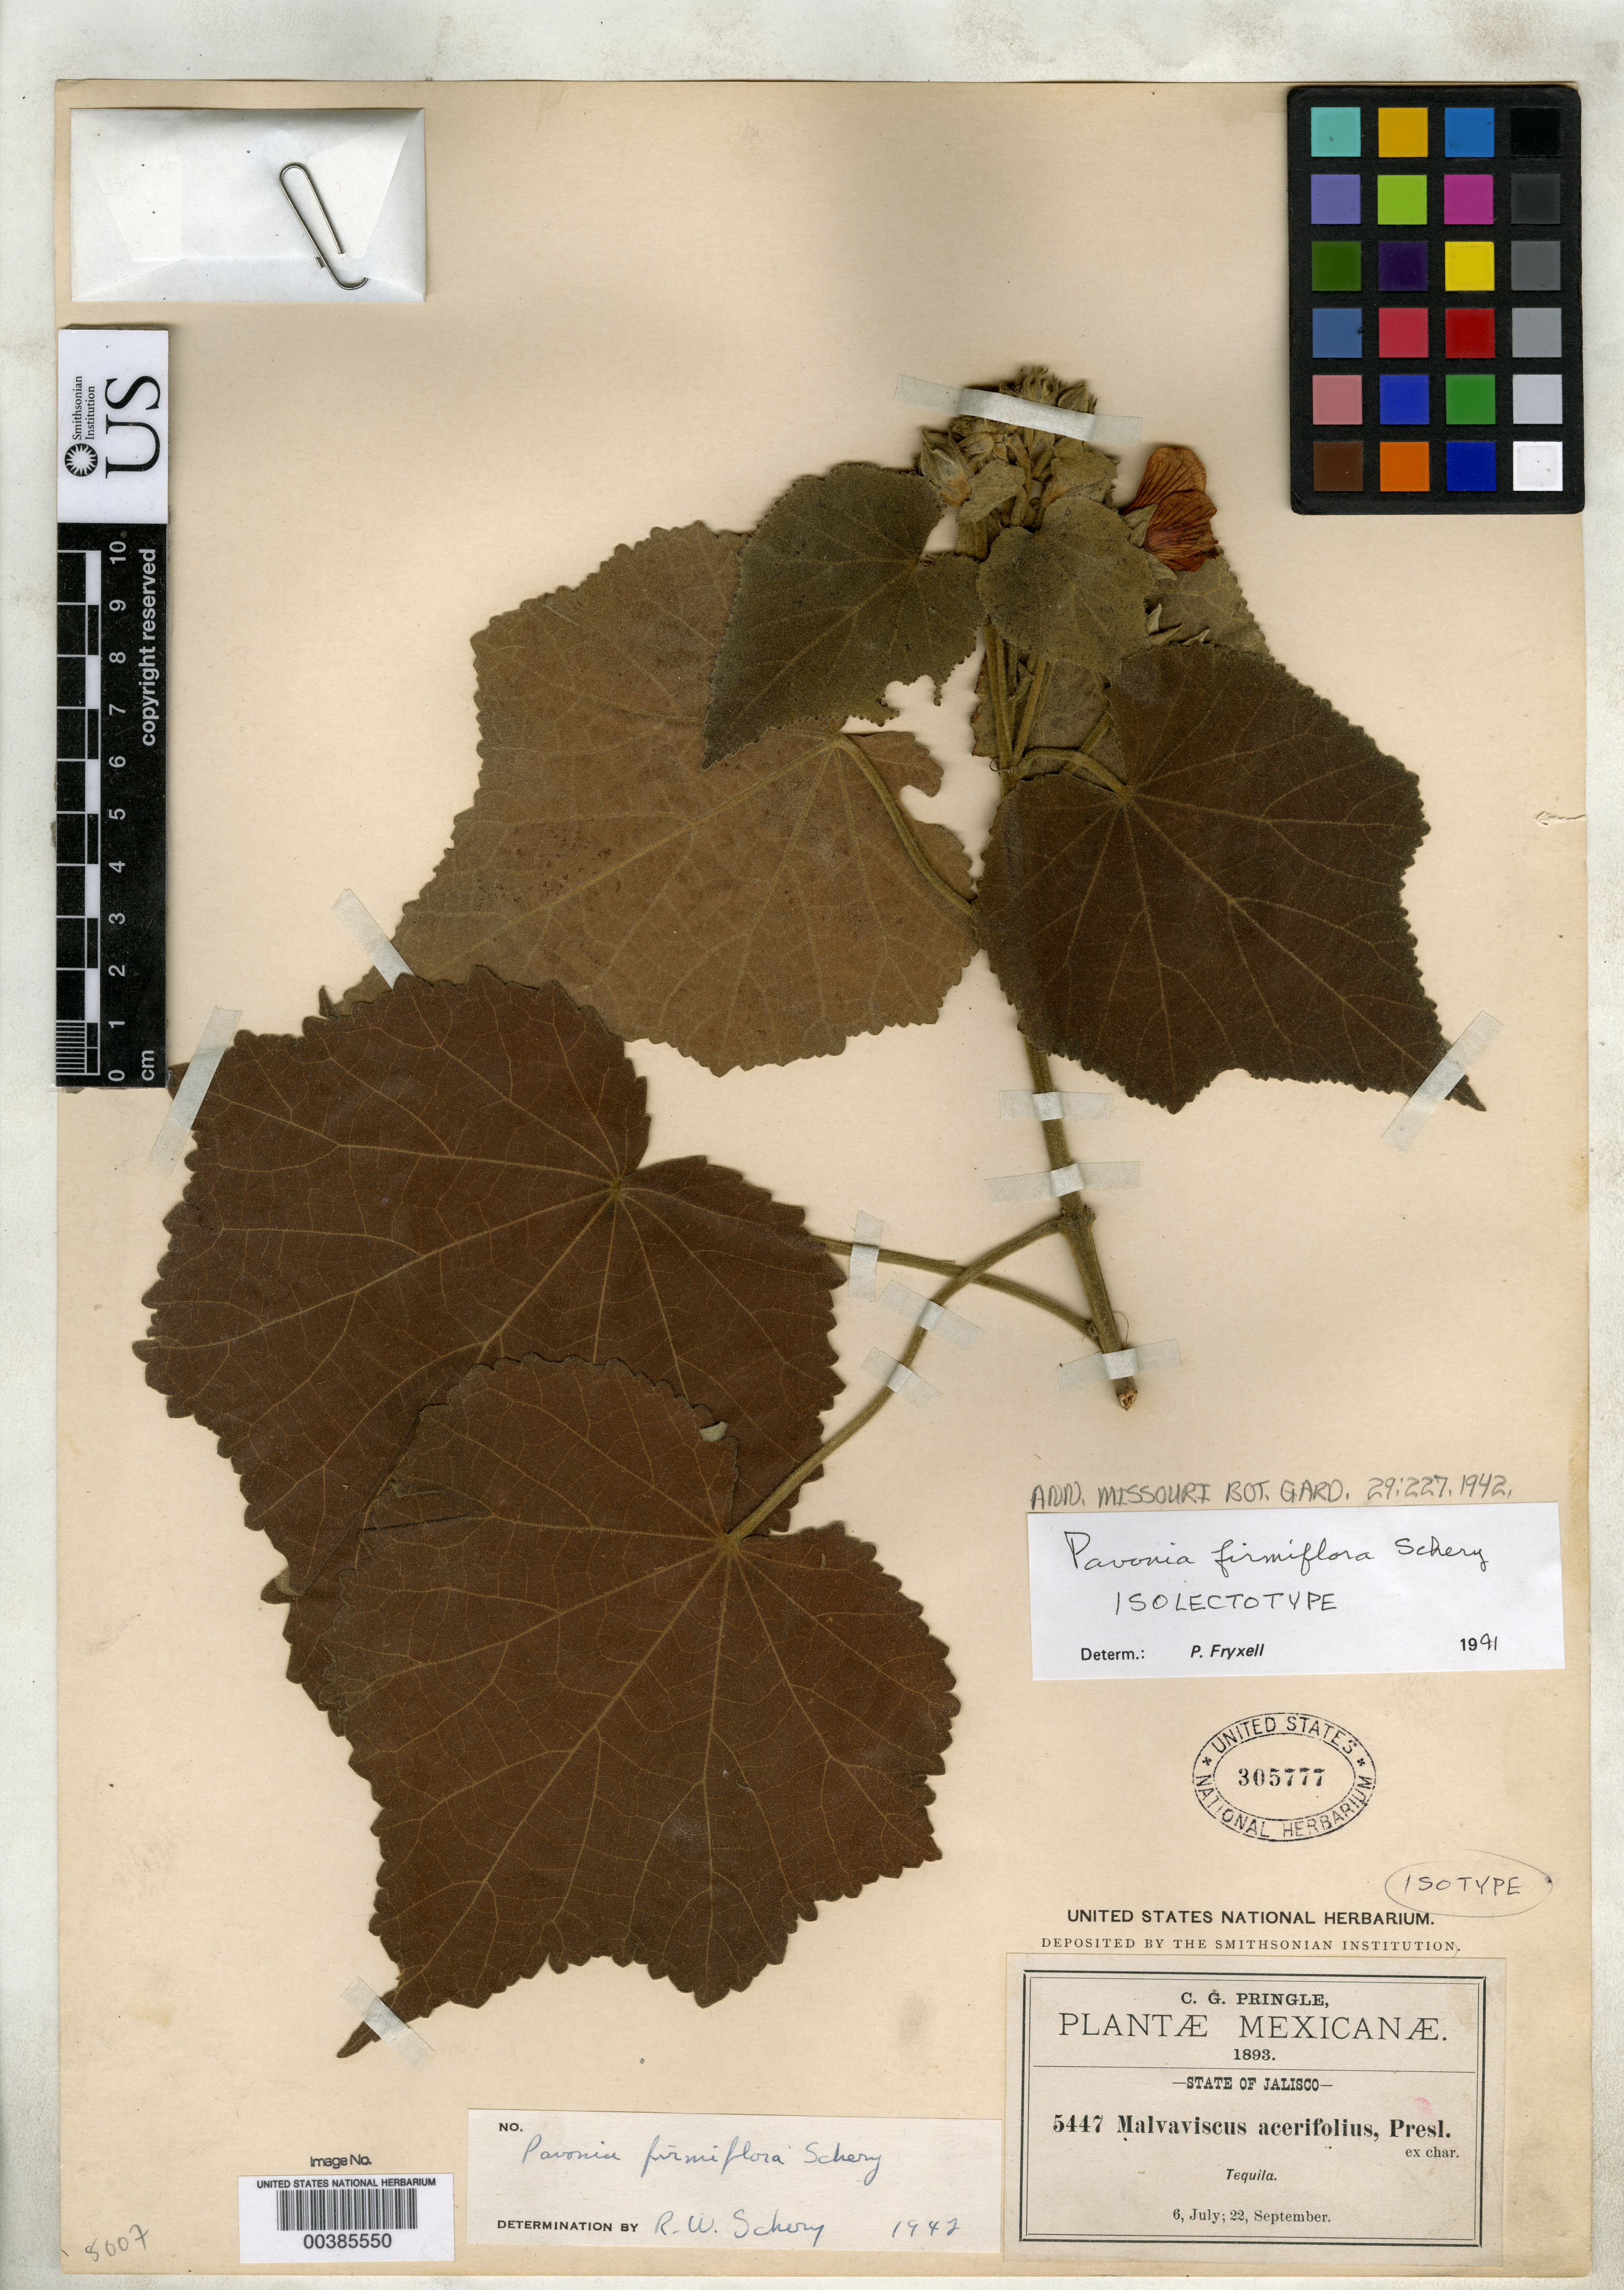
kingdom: Plantae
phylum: Tracheophyta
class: Magnoliopsida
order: Malvales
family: Malvaceae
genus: Pavonia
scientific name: Pavonia firmiflora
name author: Schery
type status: Isolectotype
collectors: C. G. Pringle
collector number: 5447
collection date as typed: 06 Jul 1893 to 22 Sep 1922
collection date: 1893-07-06/1922-09-22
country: Mexico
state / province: Jalisco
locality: Tequila.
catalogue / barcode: US 305777